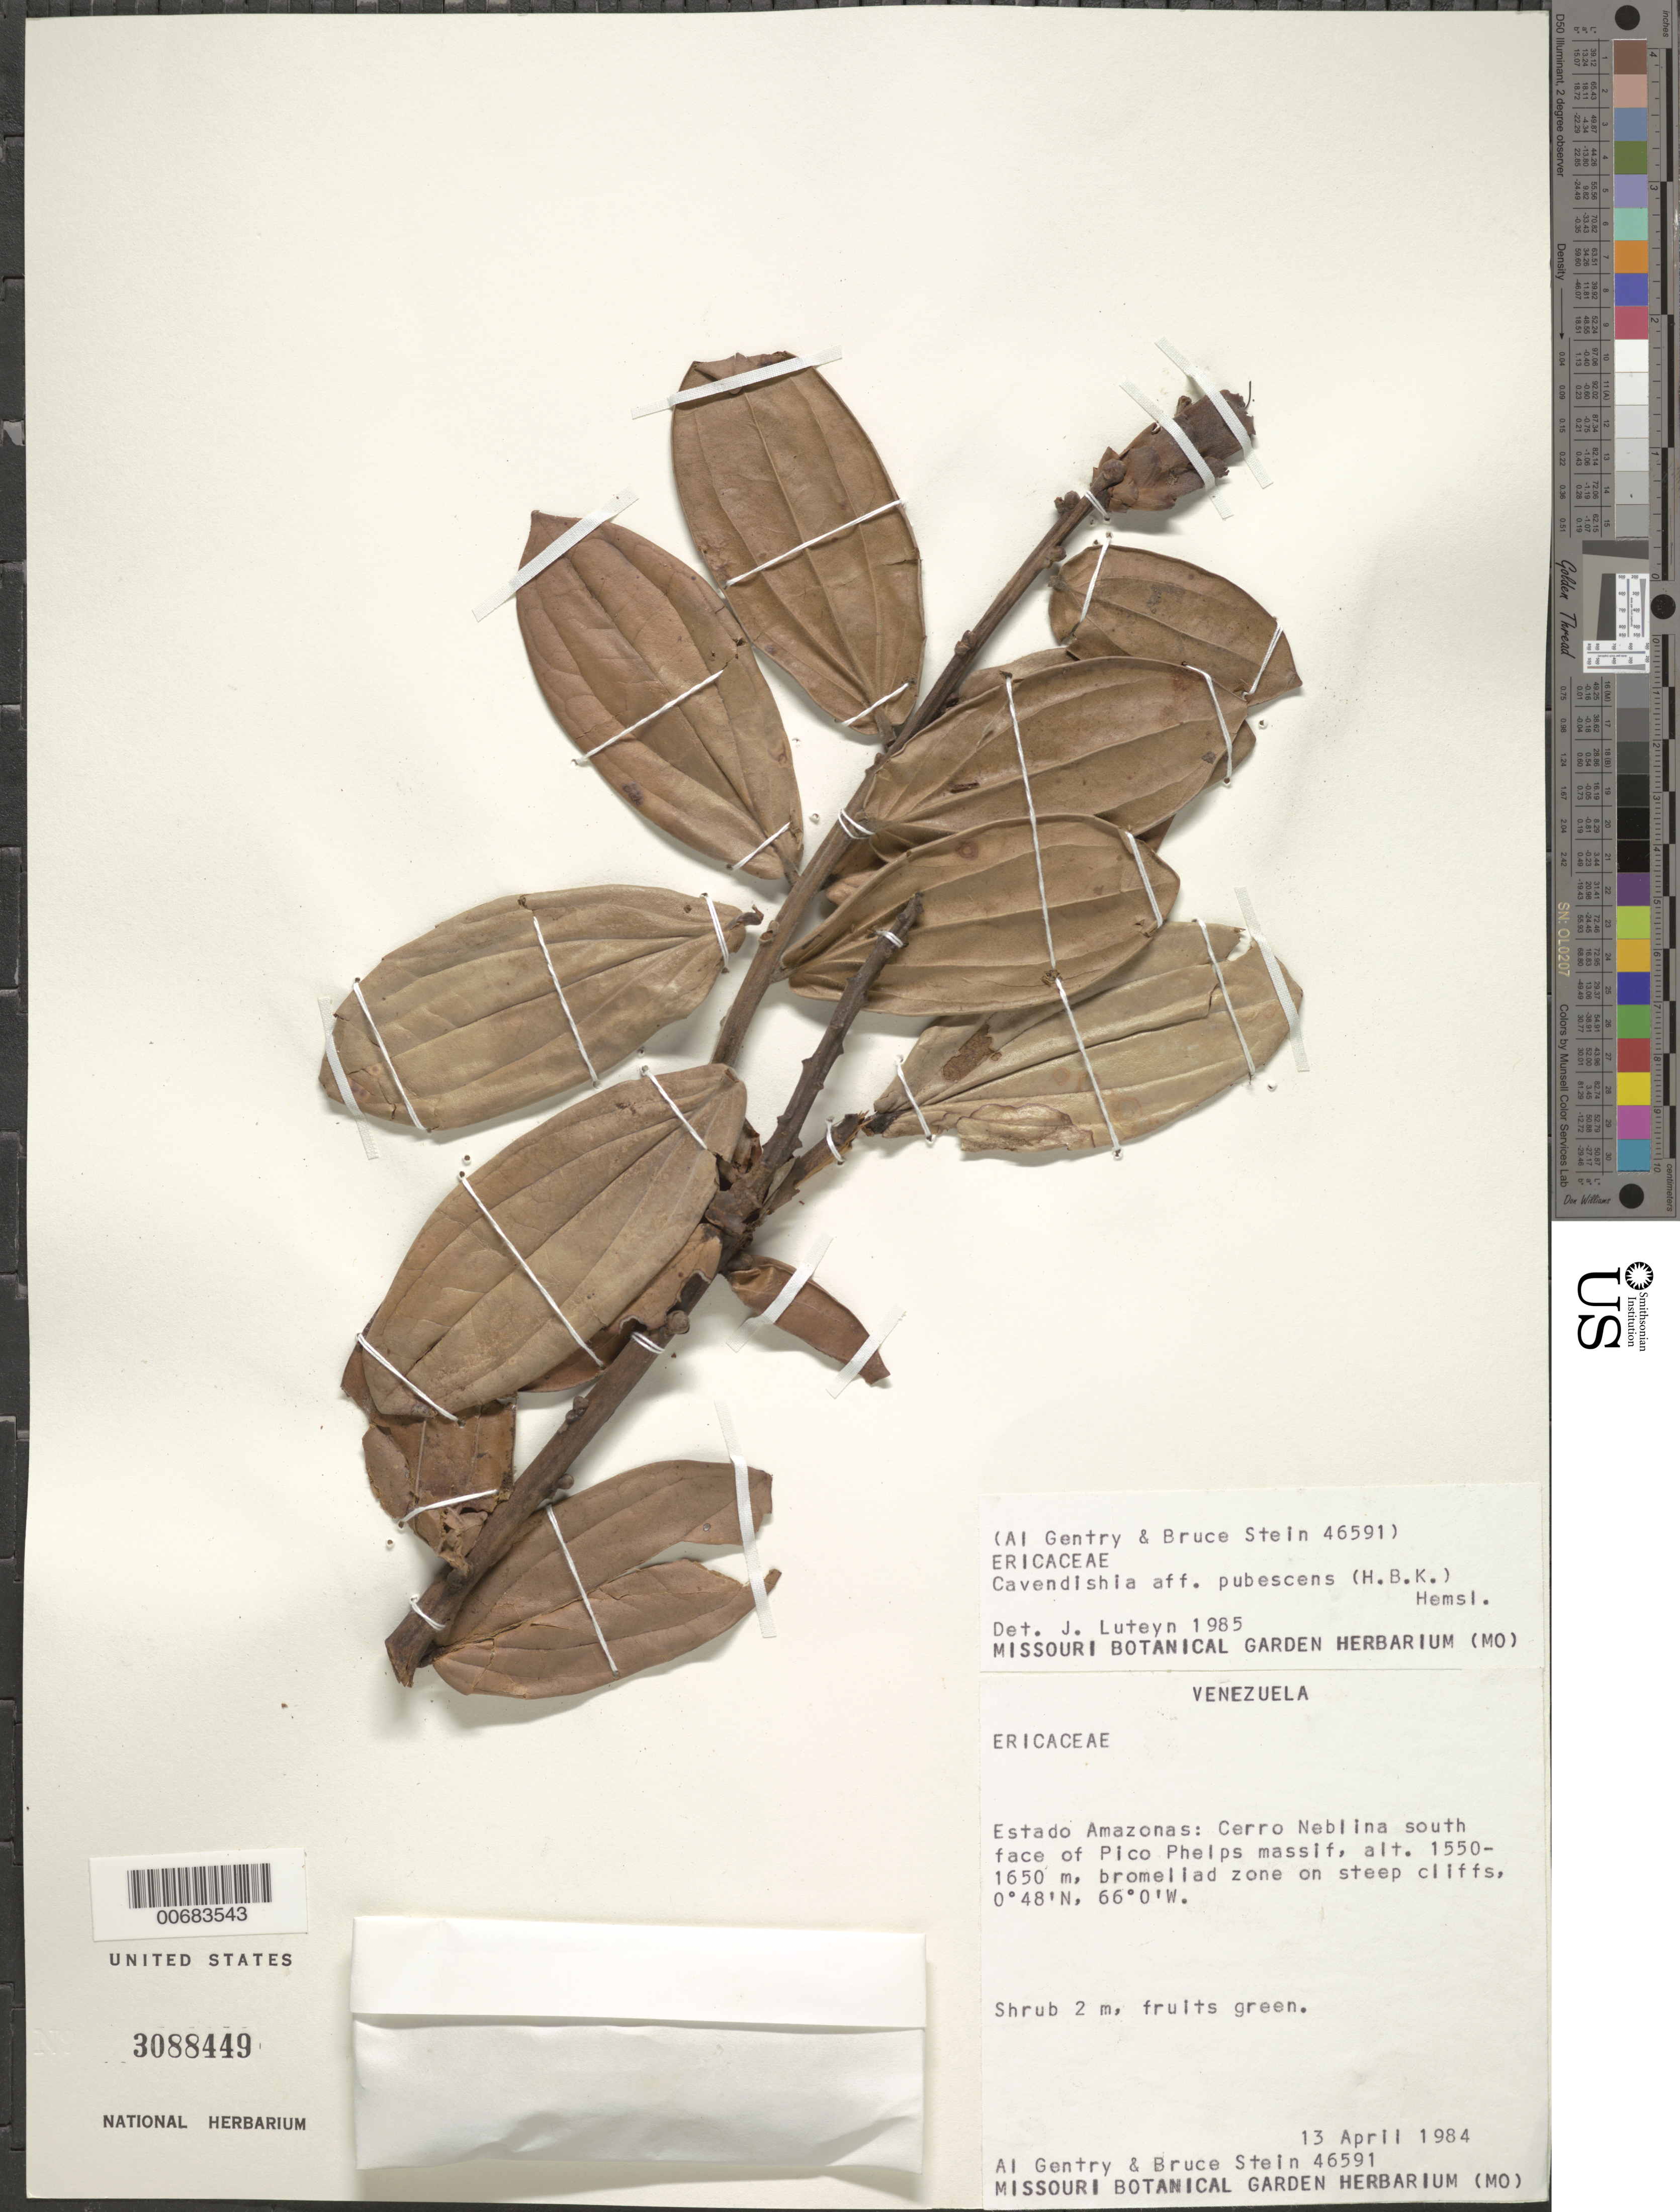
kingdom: Plantae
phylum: Tracheophyta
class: Magnoliopsida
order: Ericales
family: Ericaceae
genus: Cavendishia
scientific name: Cavendishia pubescens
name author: (Kunth) Hemsl.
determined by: Luteyn, J. L.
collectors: A. H. Gentry & B. Stein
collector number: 46591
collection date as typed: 13-Apr-84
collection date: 1984-04-13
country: Venezuela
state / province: Amazonas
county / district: Río Negro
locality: Cerro de La Neblina, S face of Pico Phelps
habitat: Bromeliad zone on steep cliffs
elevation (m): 1550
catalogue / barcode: US 3088449